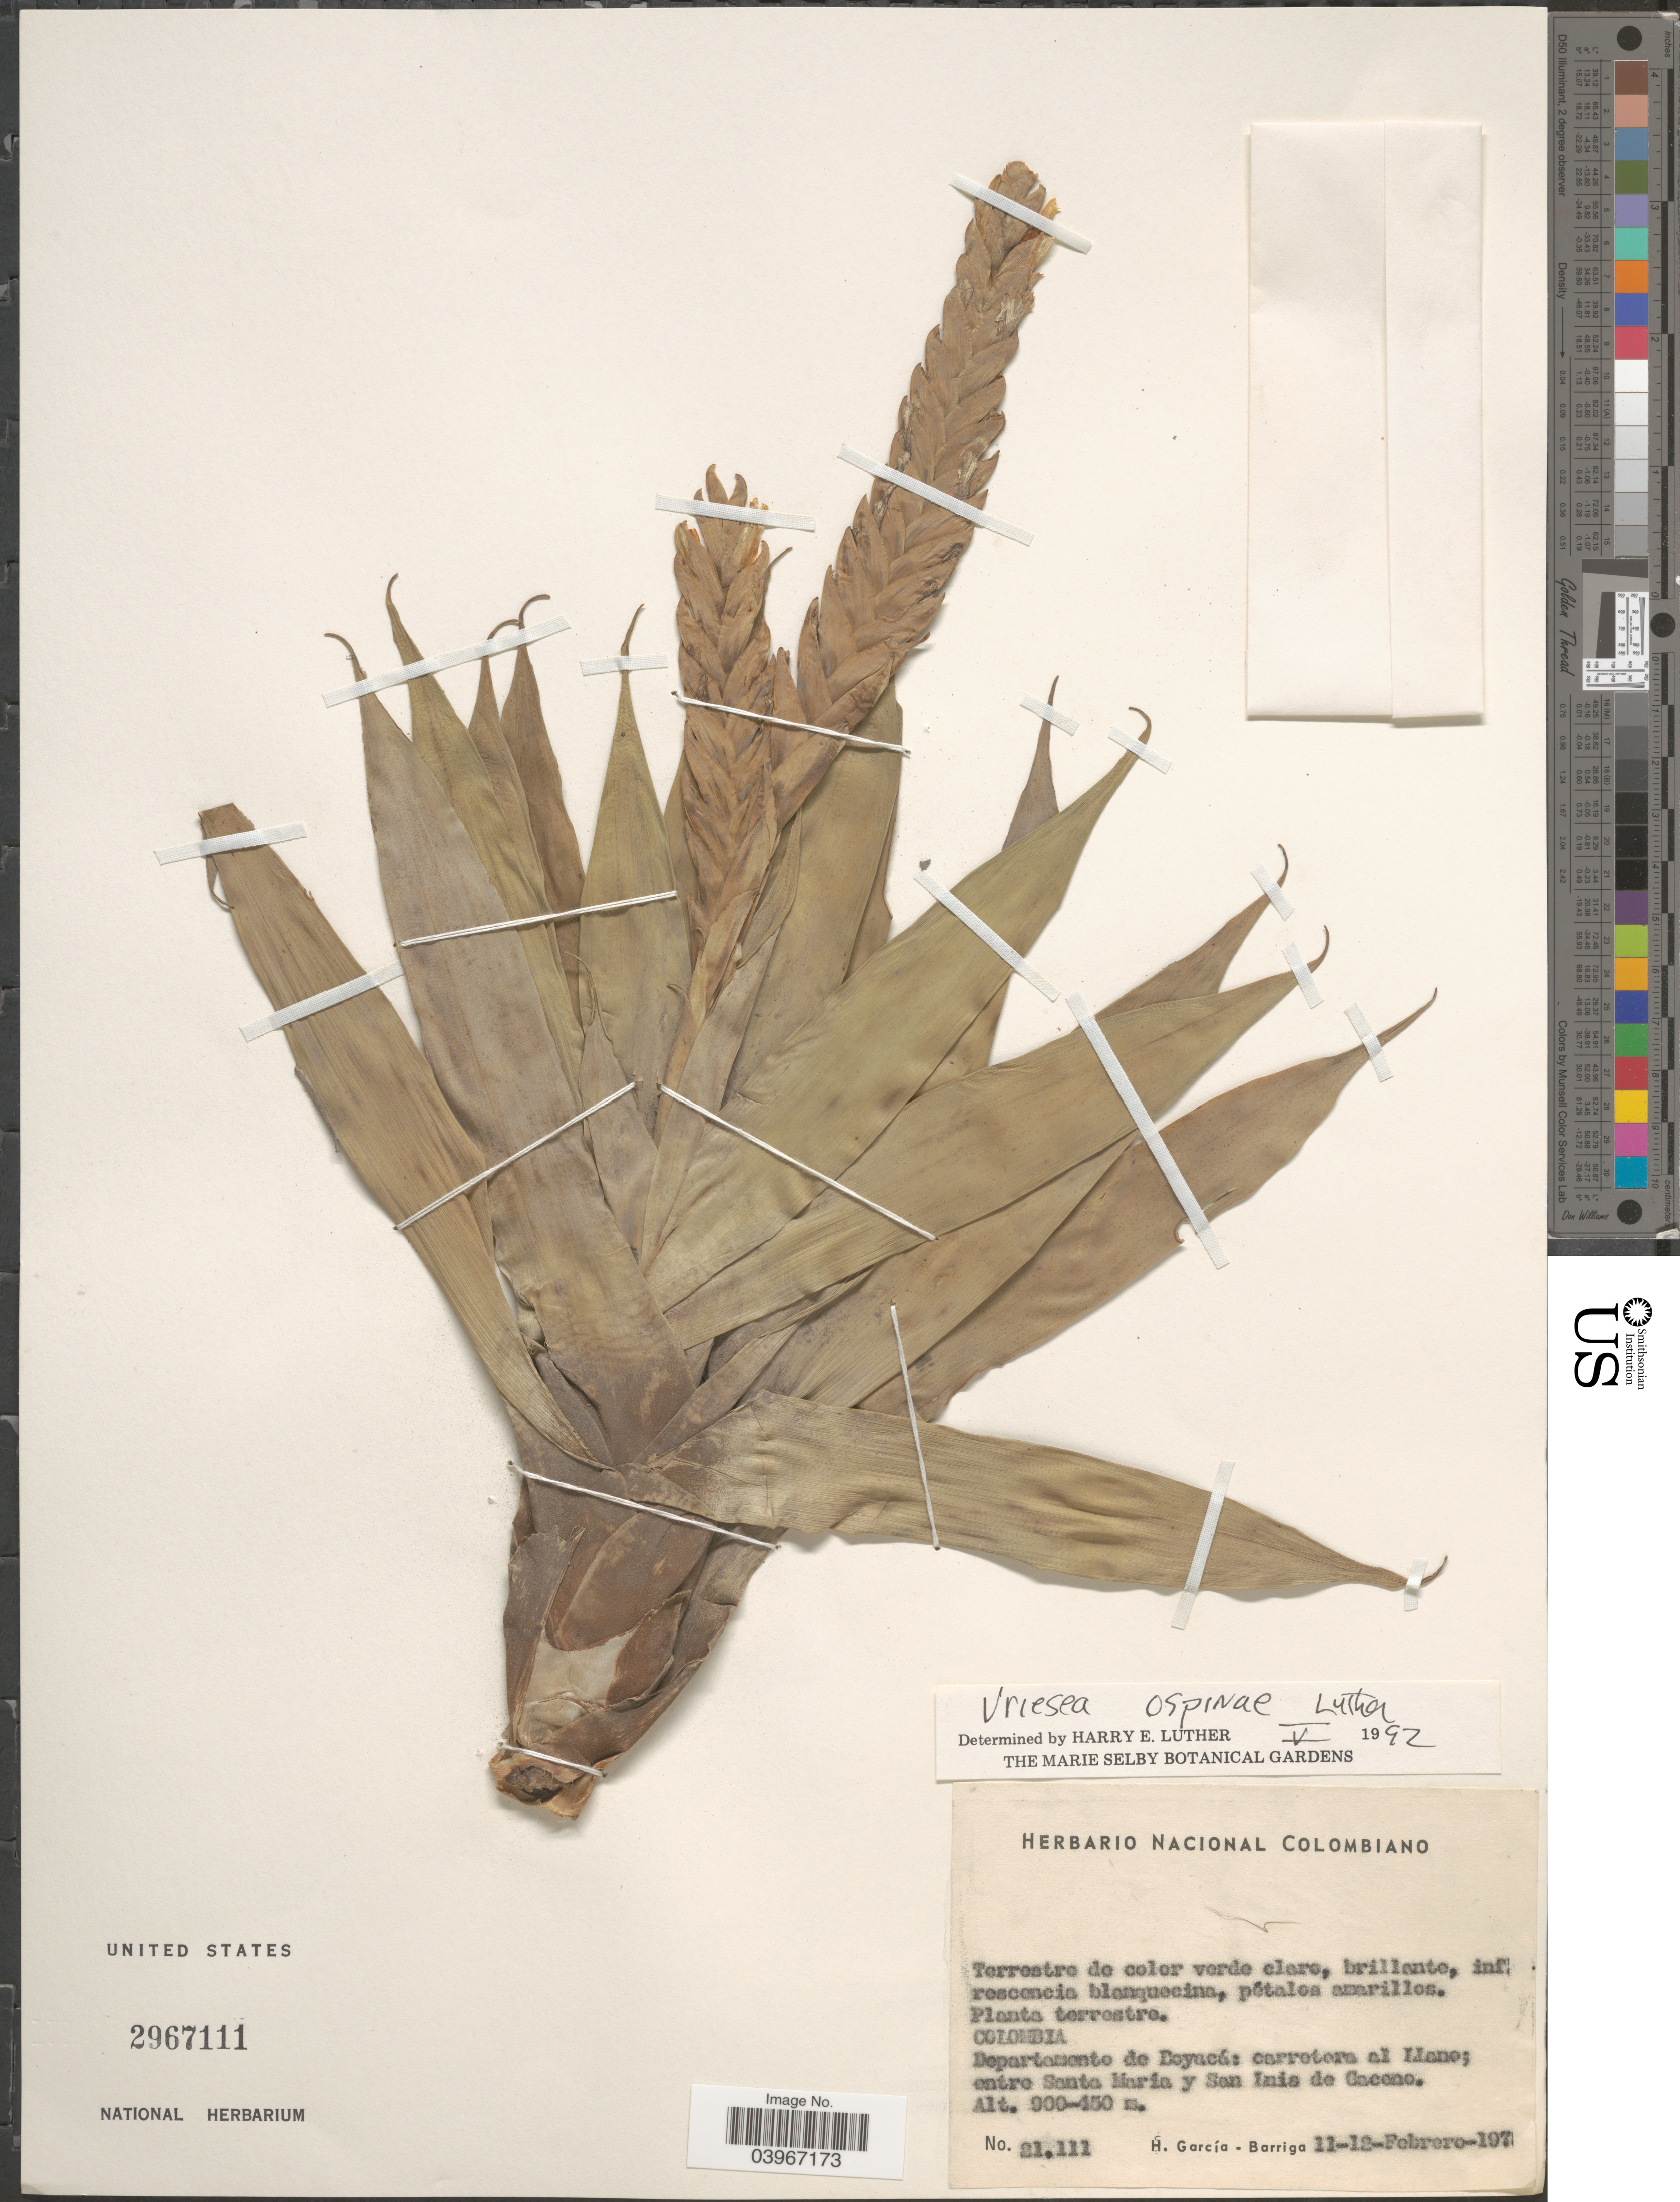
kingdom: Plantae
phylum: Tracheophyta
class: Liliopsida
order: Poales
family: Bromeliaceae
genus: Vriesea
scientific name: Vriesea sp.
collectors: H. García Barriga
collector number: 21111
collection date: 1977-02-11/1977-02-12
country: Colombia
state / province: Boyacá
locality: Departamento de Boyacá: carretera al Llano; entro Santa Maria y San Luis de Gaceno.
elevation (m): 450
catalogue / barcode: US 2967111